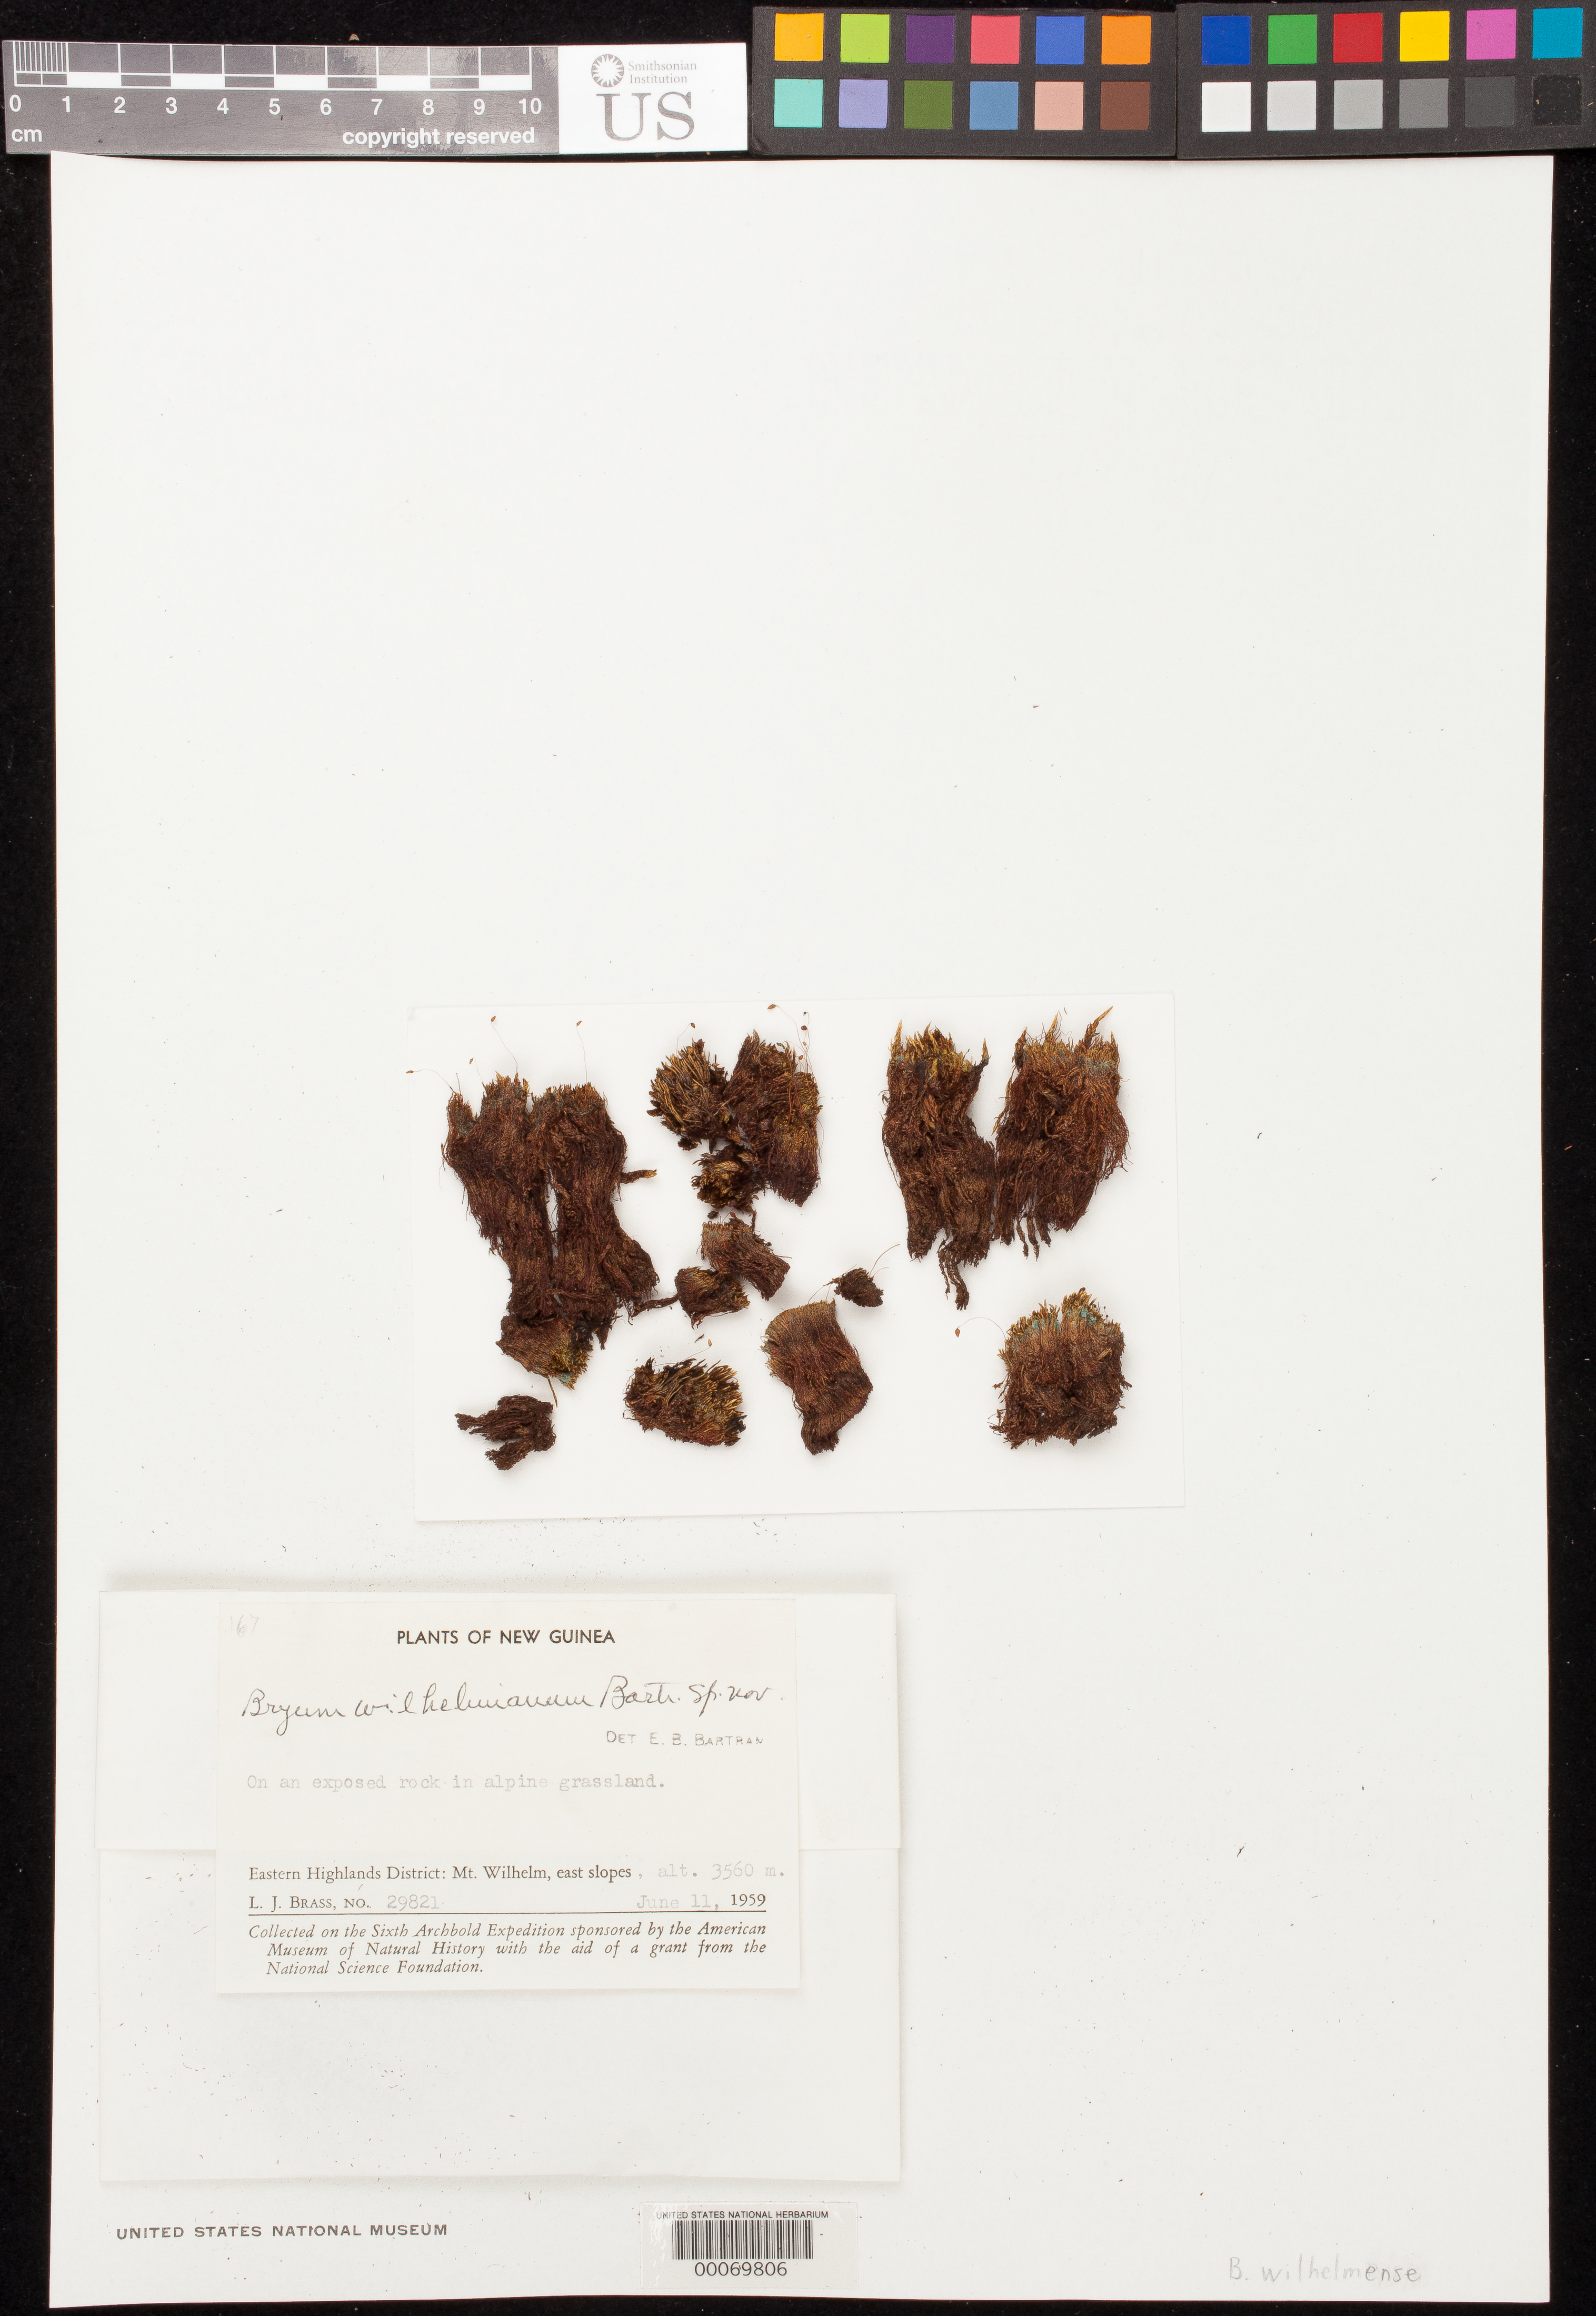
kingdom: Plantae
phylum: Bryophyta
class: Bryopsida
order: Bryales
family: Bryaceae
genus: Bryum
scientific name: Bryum wilhelmense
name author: E.B. Bartram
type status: Holotype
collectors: L. J. Brass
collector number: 29821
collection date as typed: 11 Jun 1959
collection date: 1959-06-11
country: Papua New Guinea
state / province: Eastern Highlands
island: New Guinea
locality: Mt. Wilhelm.